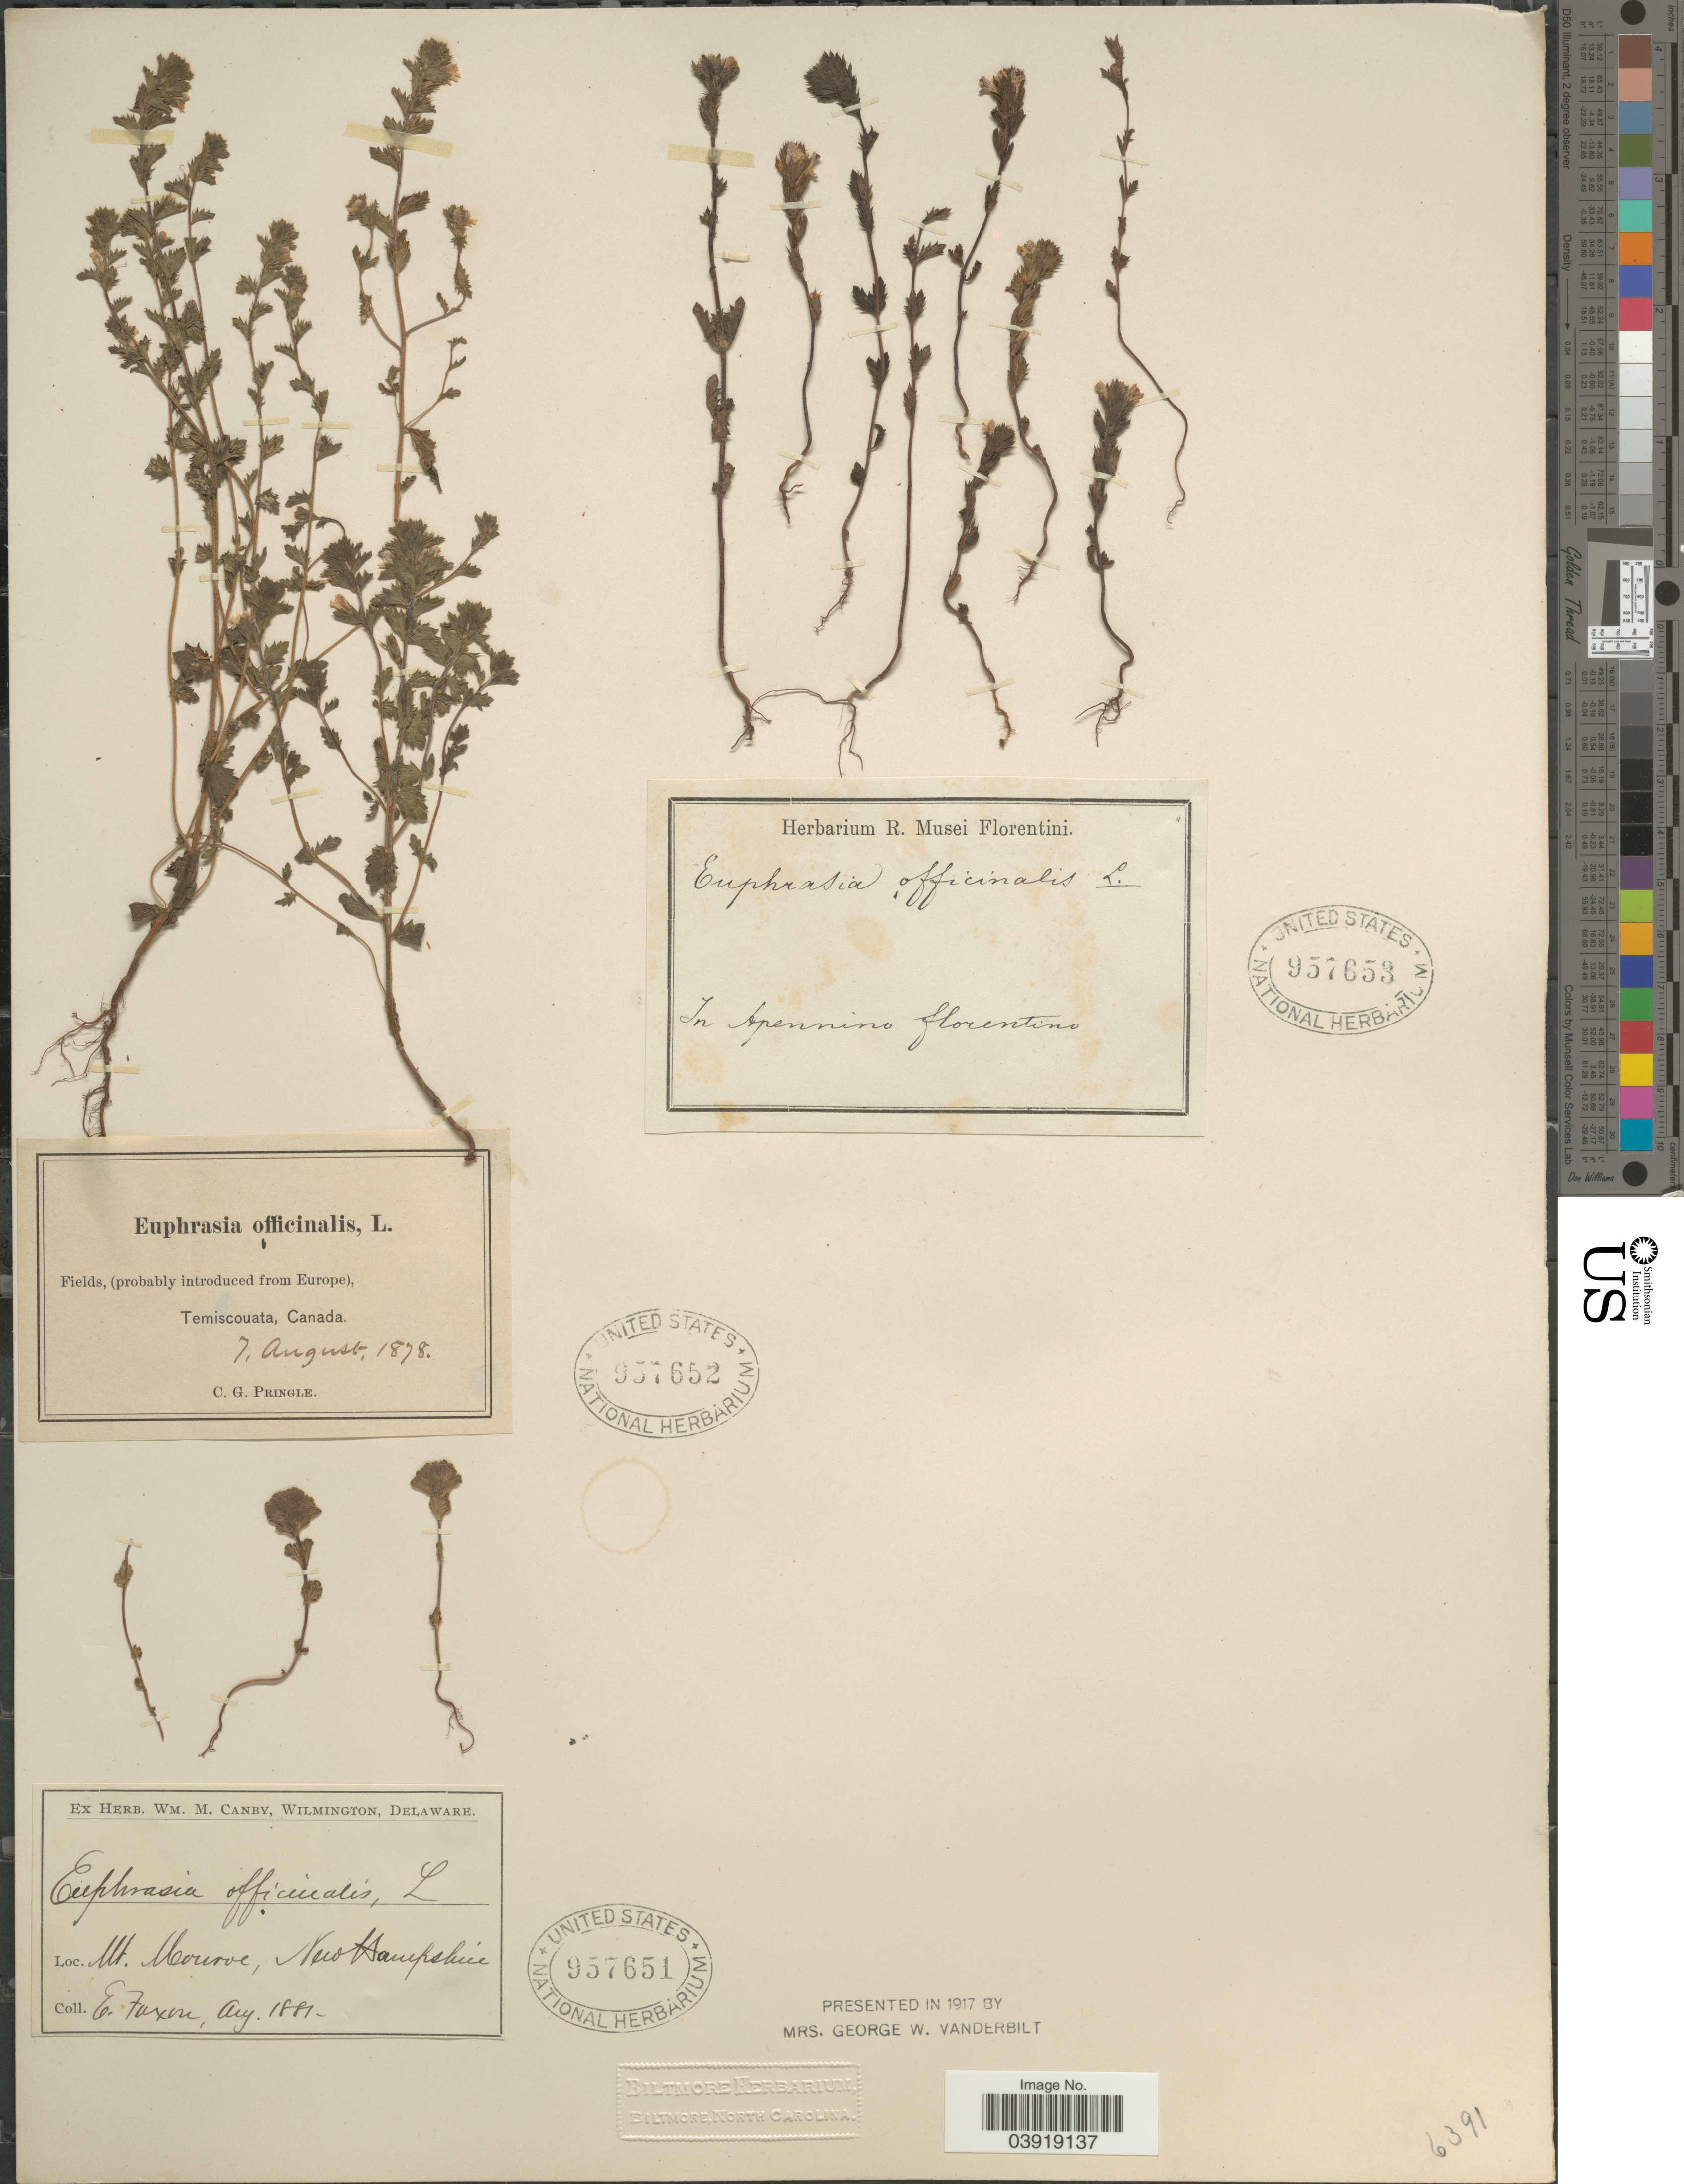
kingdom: Plantae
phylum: Tracheophyta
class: Magnoliopsida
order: Lamiales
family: Orobanchaceae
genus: Euphrasia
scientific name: Euphrasia sp.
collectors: Ex herb. R. Musei Florentini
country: Italy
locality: In Apennino florentini.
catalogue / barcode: US 957653-3